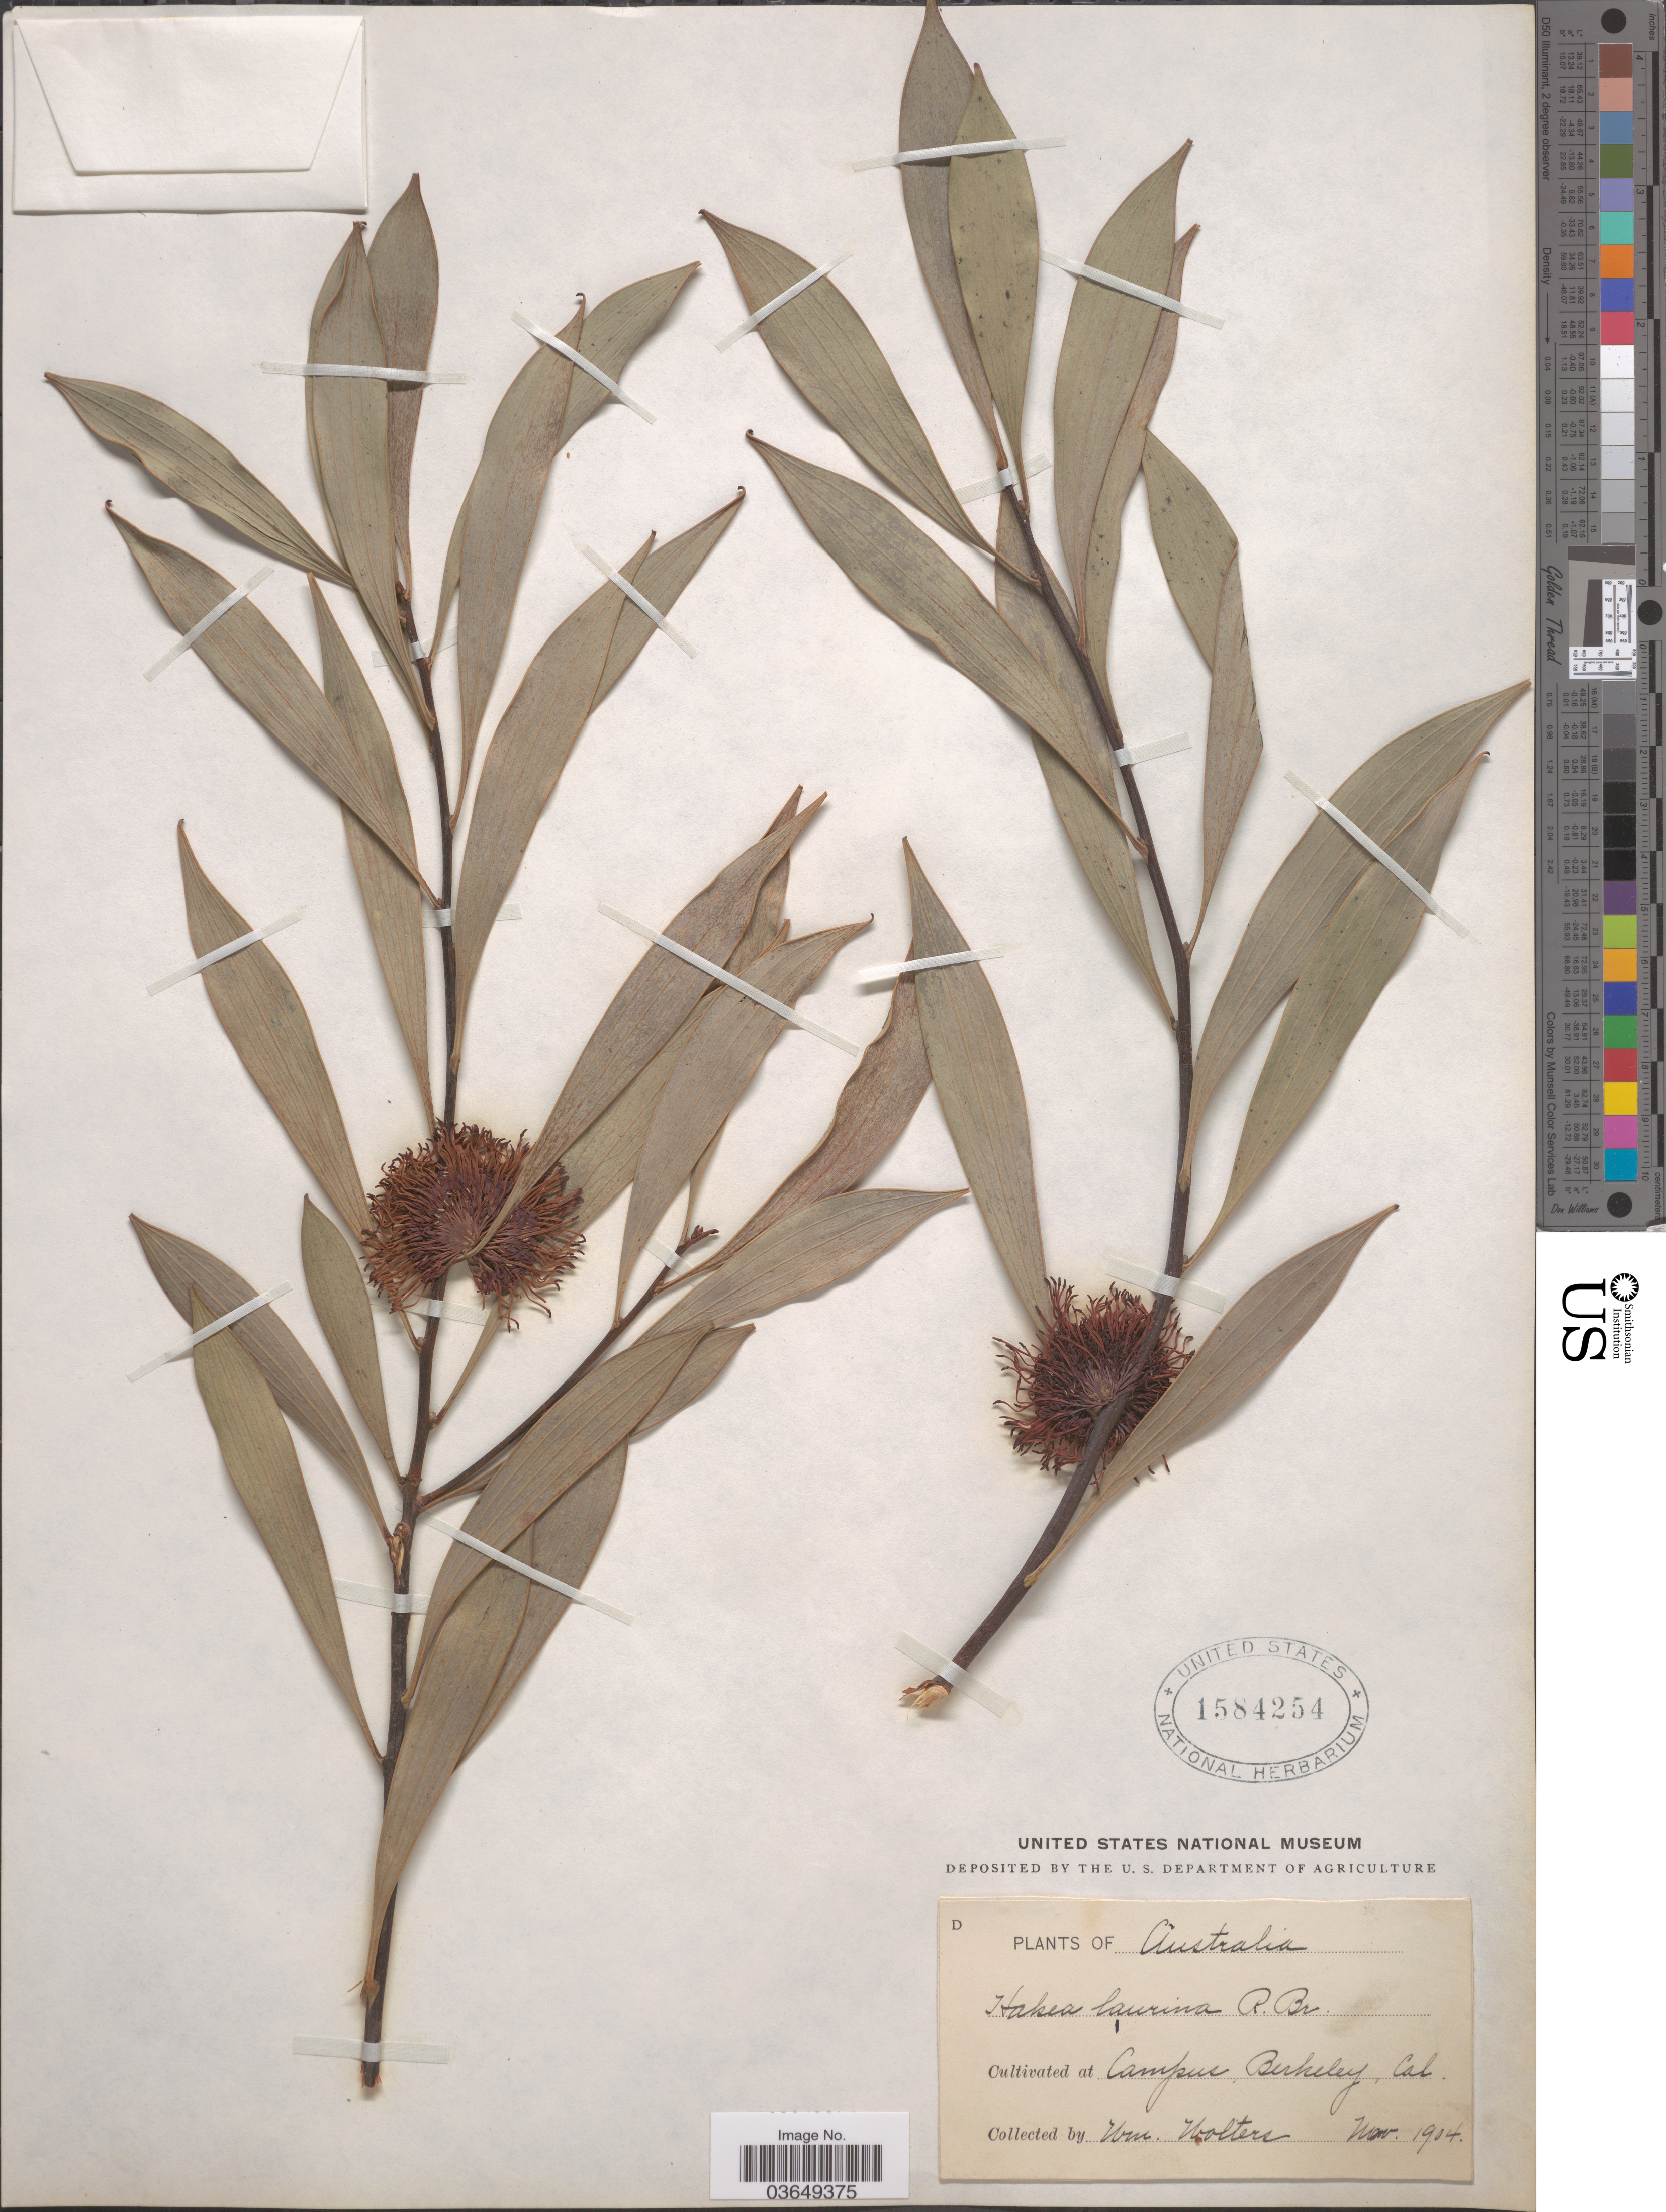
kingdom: Plantae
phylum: Tracheophyta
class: Magnoliopsida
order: Proteales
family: Proteaceae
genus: Hakea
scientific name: Hakea laurina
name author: R. Br.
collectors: W. Wolters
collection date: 1904-11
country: United States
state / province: California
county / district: Alameda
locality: Campus, Berkeley, Cal.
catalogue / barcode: US 1584254